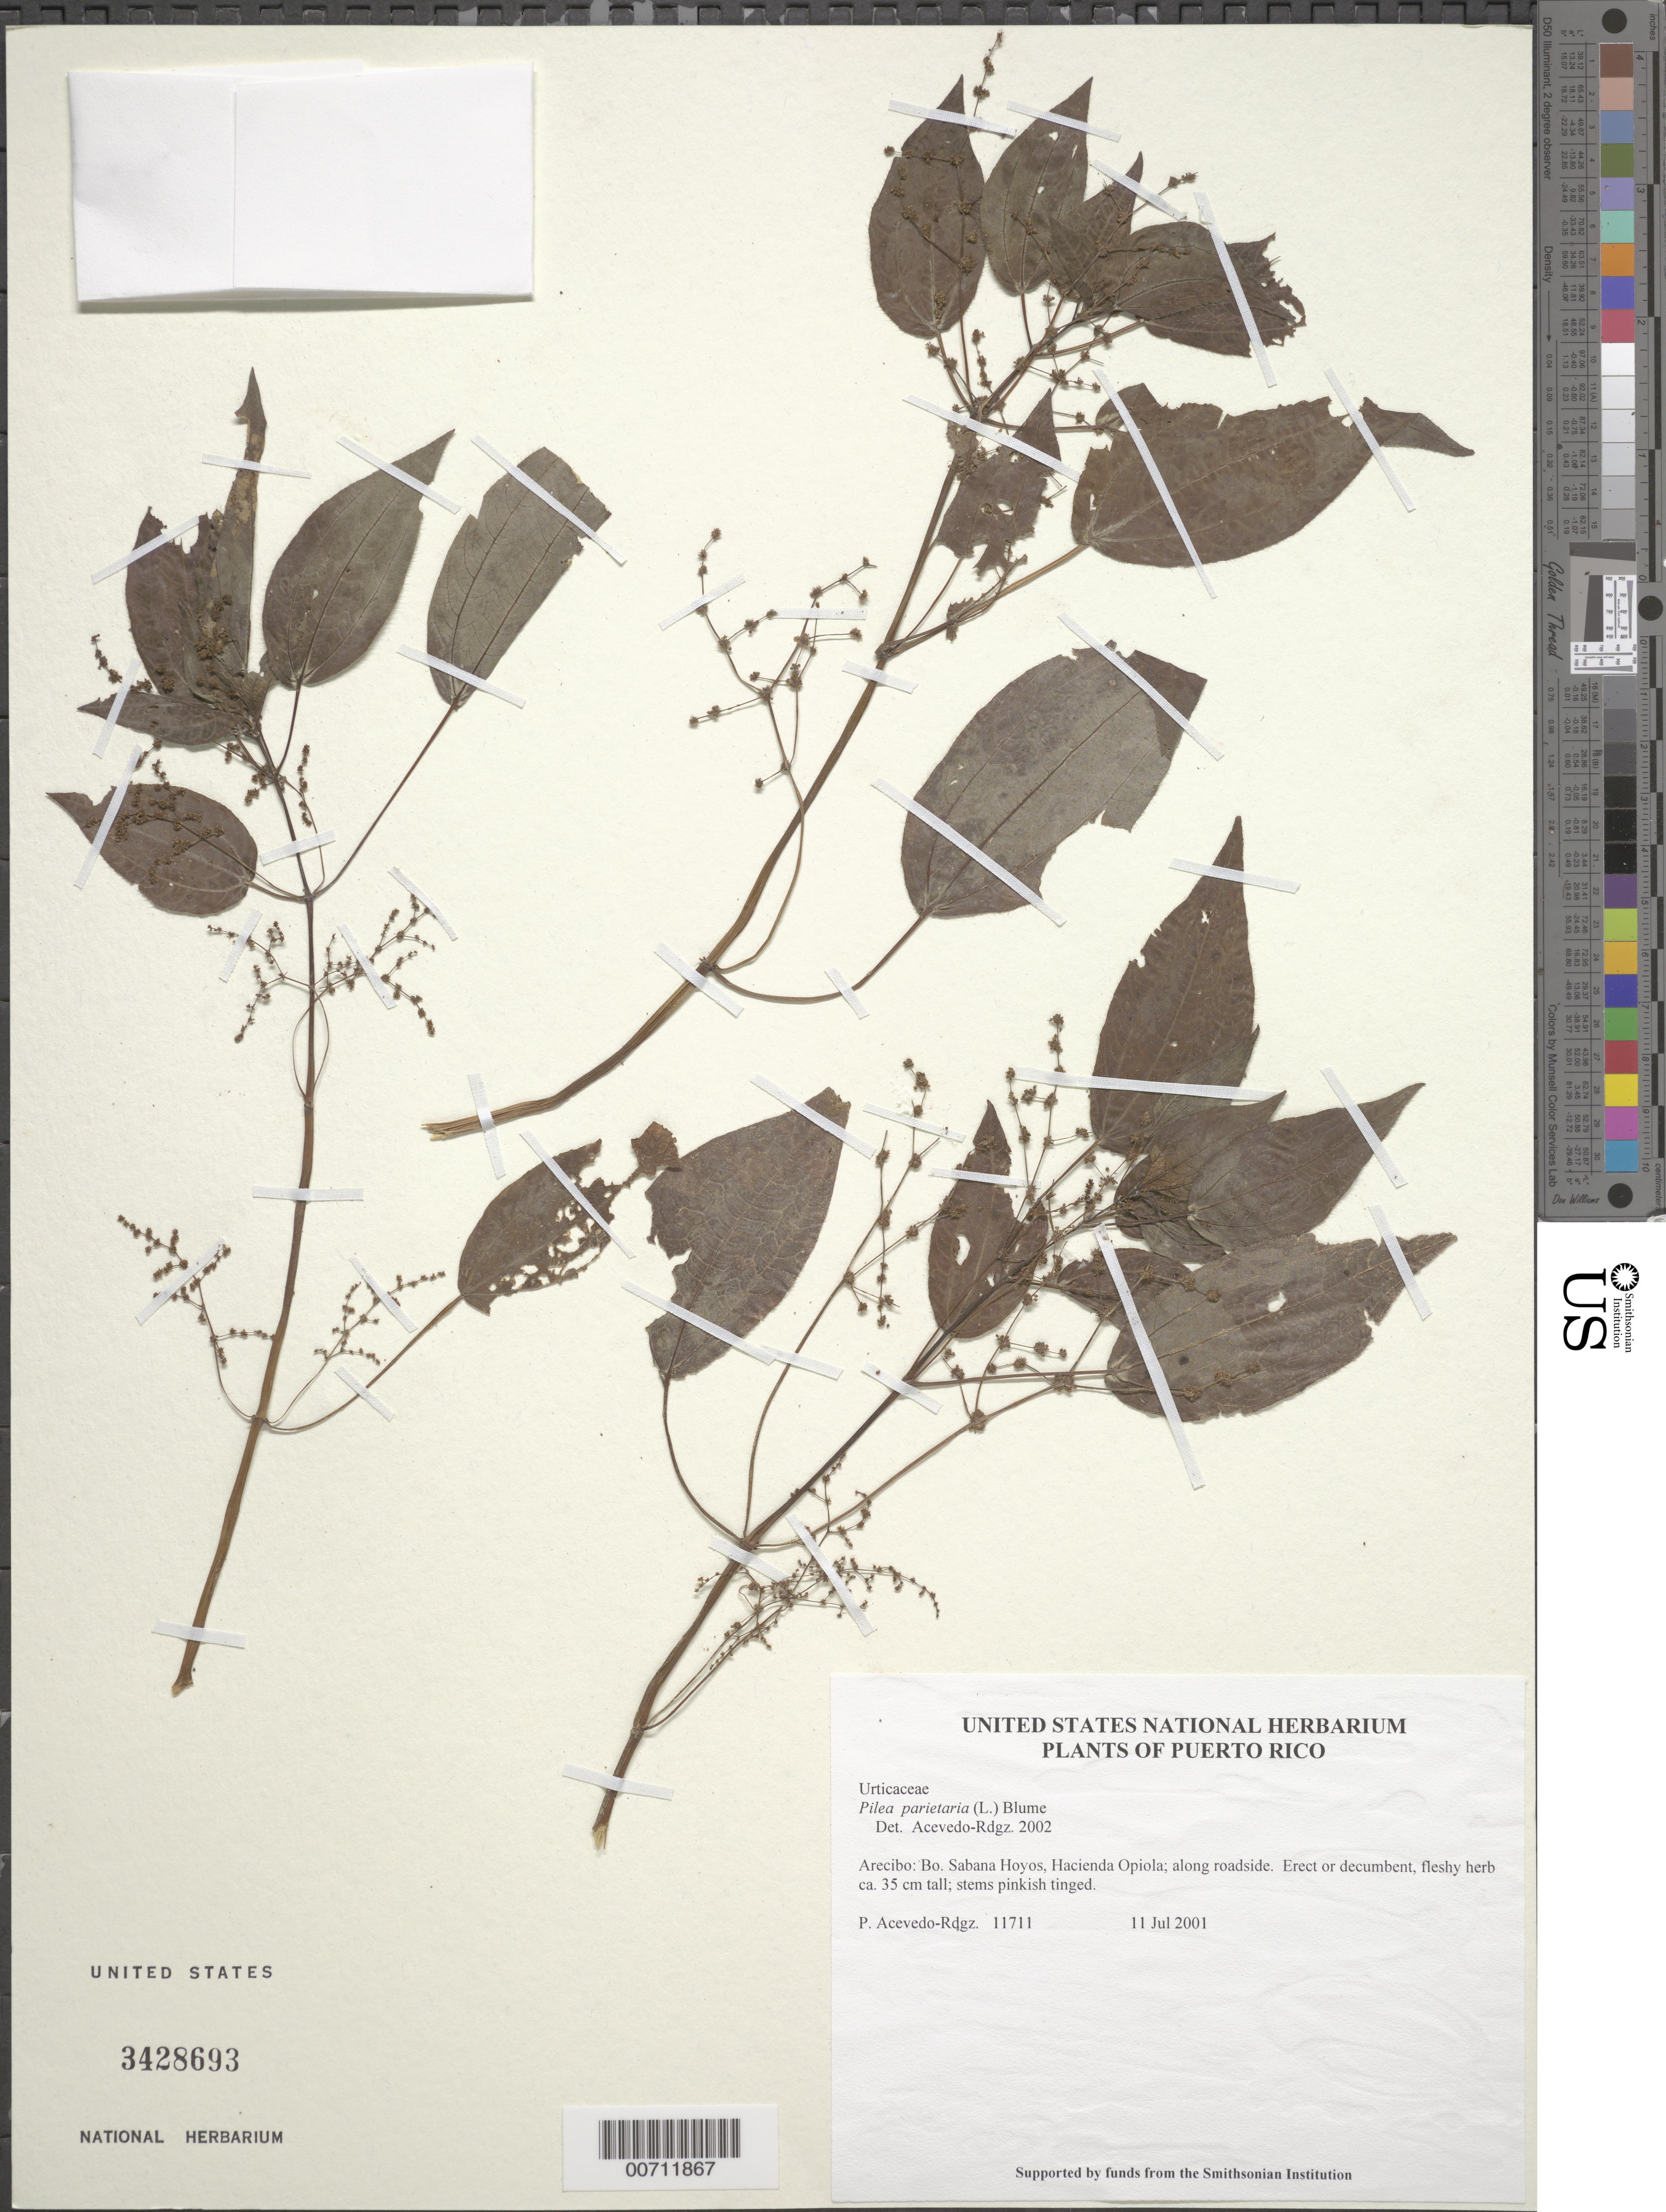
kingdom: Plantae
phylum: Tracheophyta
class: Magnoliopsida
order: Rosales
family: Urticaceae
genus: Pilea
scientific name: Pilea parietaria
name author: (L.) Blume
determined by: Acevedo-Rodríguez, P., (BOT), Smithsonian Institution - National Museum of Natural History (UNITED STATES)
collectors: P. Acevedo-Rodr.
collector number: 11711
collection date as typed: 11 Jul 2001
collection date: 2001-07-11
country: Puerto Rico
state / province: Arecibo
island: Puerto Rico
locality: Arecibo: Bo. Sabana Hoyos, Hacienda Opiola; along roadside.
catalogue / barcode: US 3428693